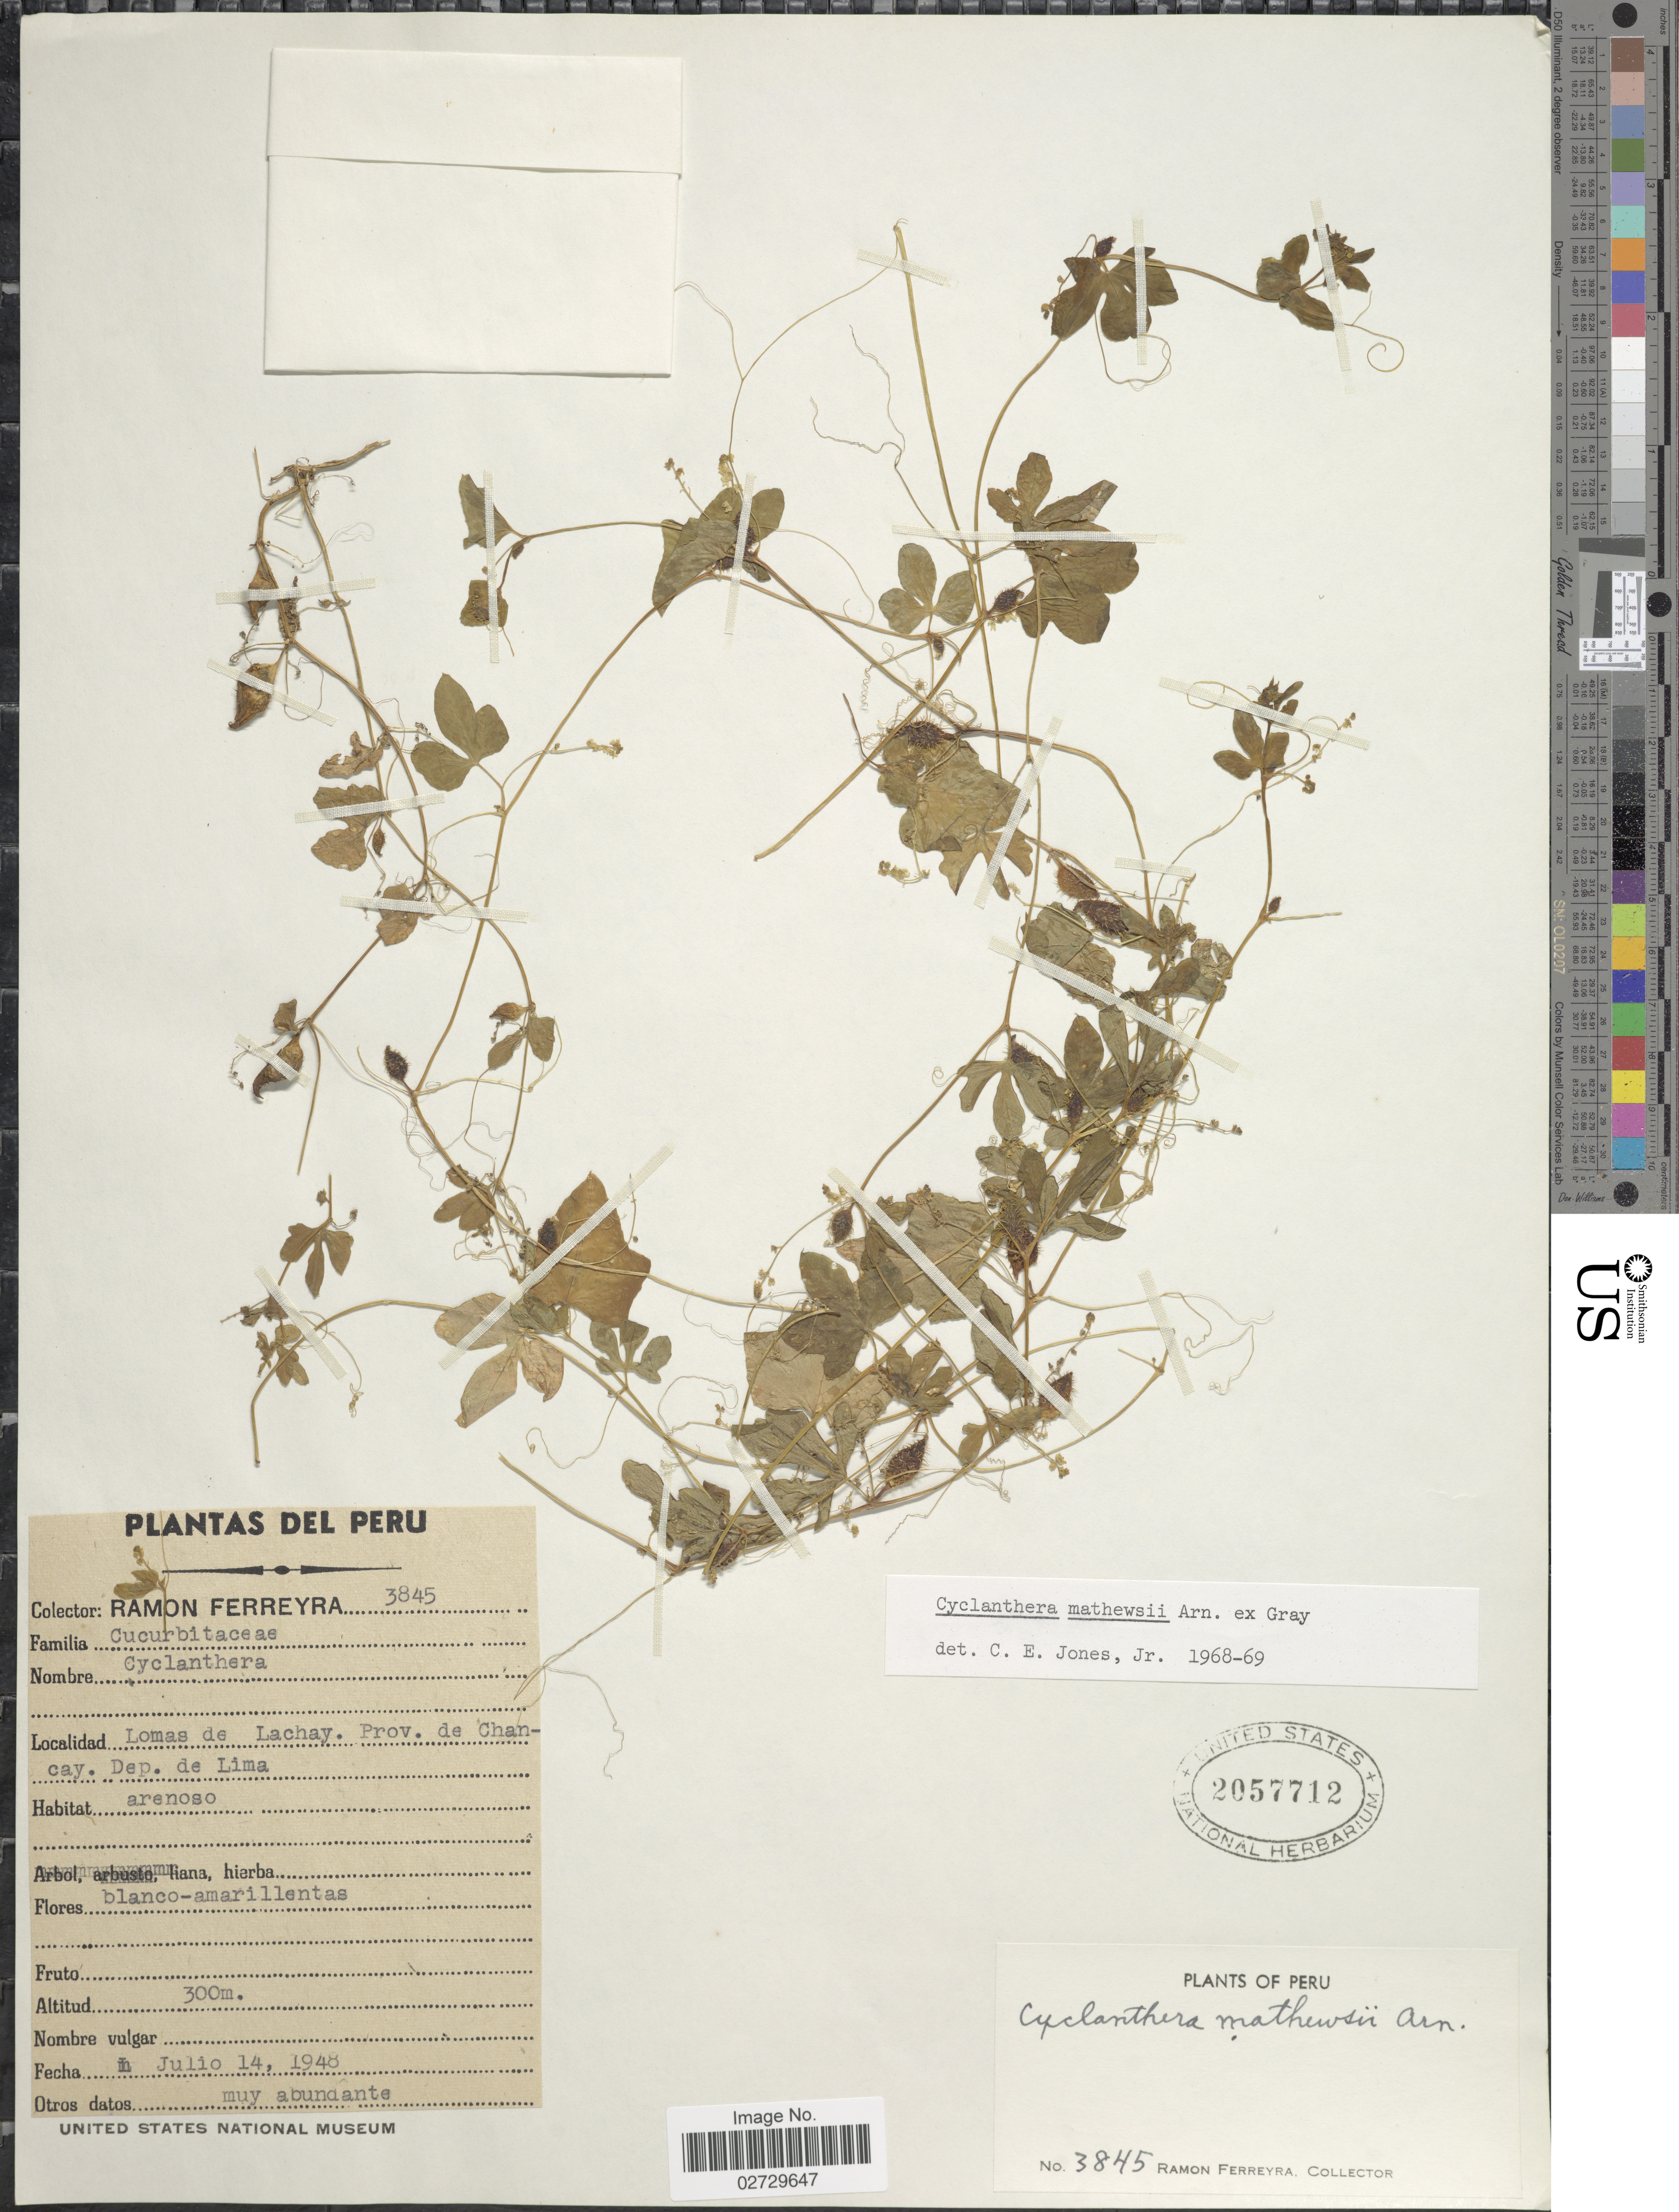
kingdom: Plantae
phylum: Tracheophyta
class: Magnoliopsida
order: Cucurbitales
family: Cucurbitaceae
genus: Cyclanthera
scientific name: Cyclanthera mathewsii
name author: Arn. ex A. Gray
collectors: R. A. Ferreyra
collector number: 3845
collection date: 1948-07-14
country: Peru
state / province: Lima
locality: Lomas de Lachay. Prov. de Chancay. Dep. de Lima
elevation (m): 300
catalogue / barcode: US 2057712